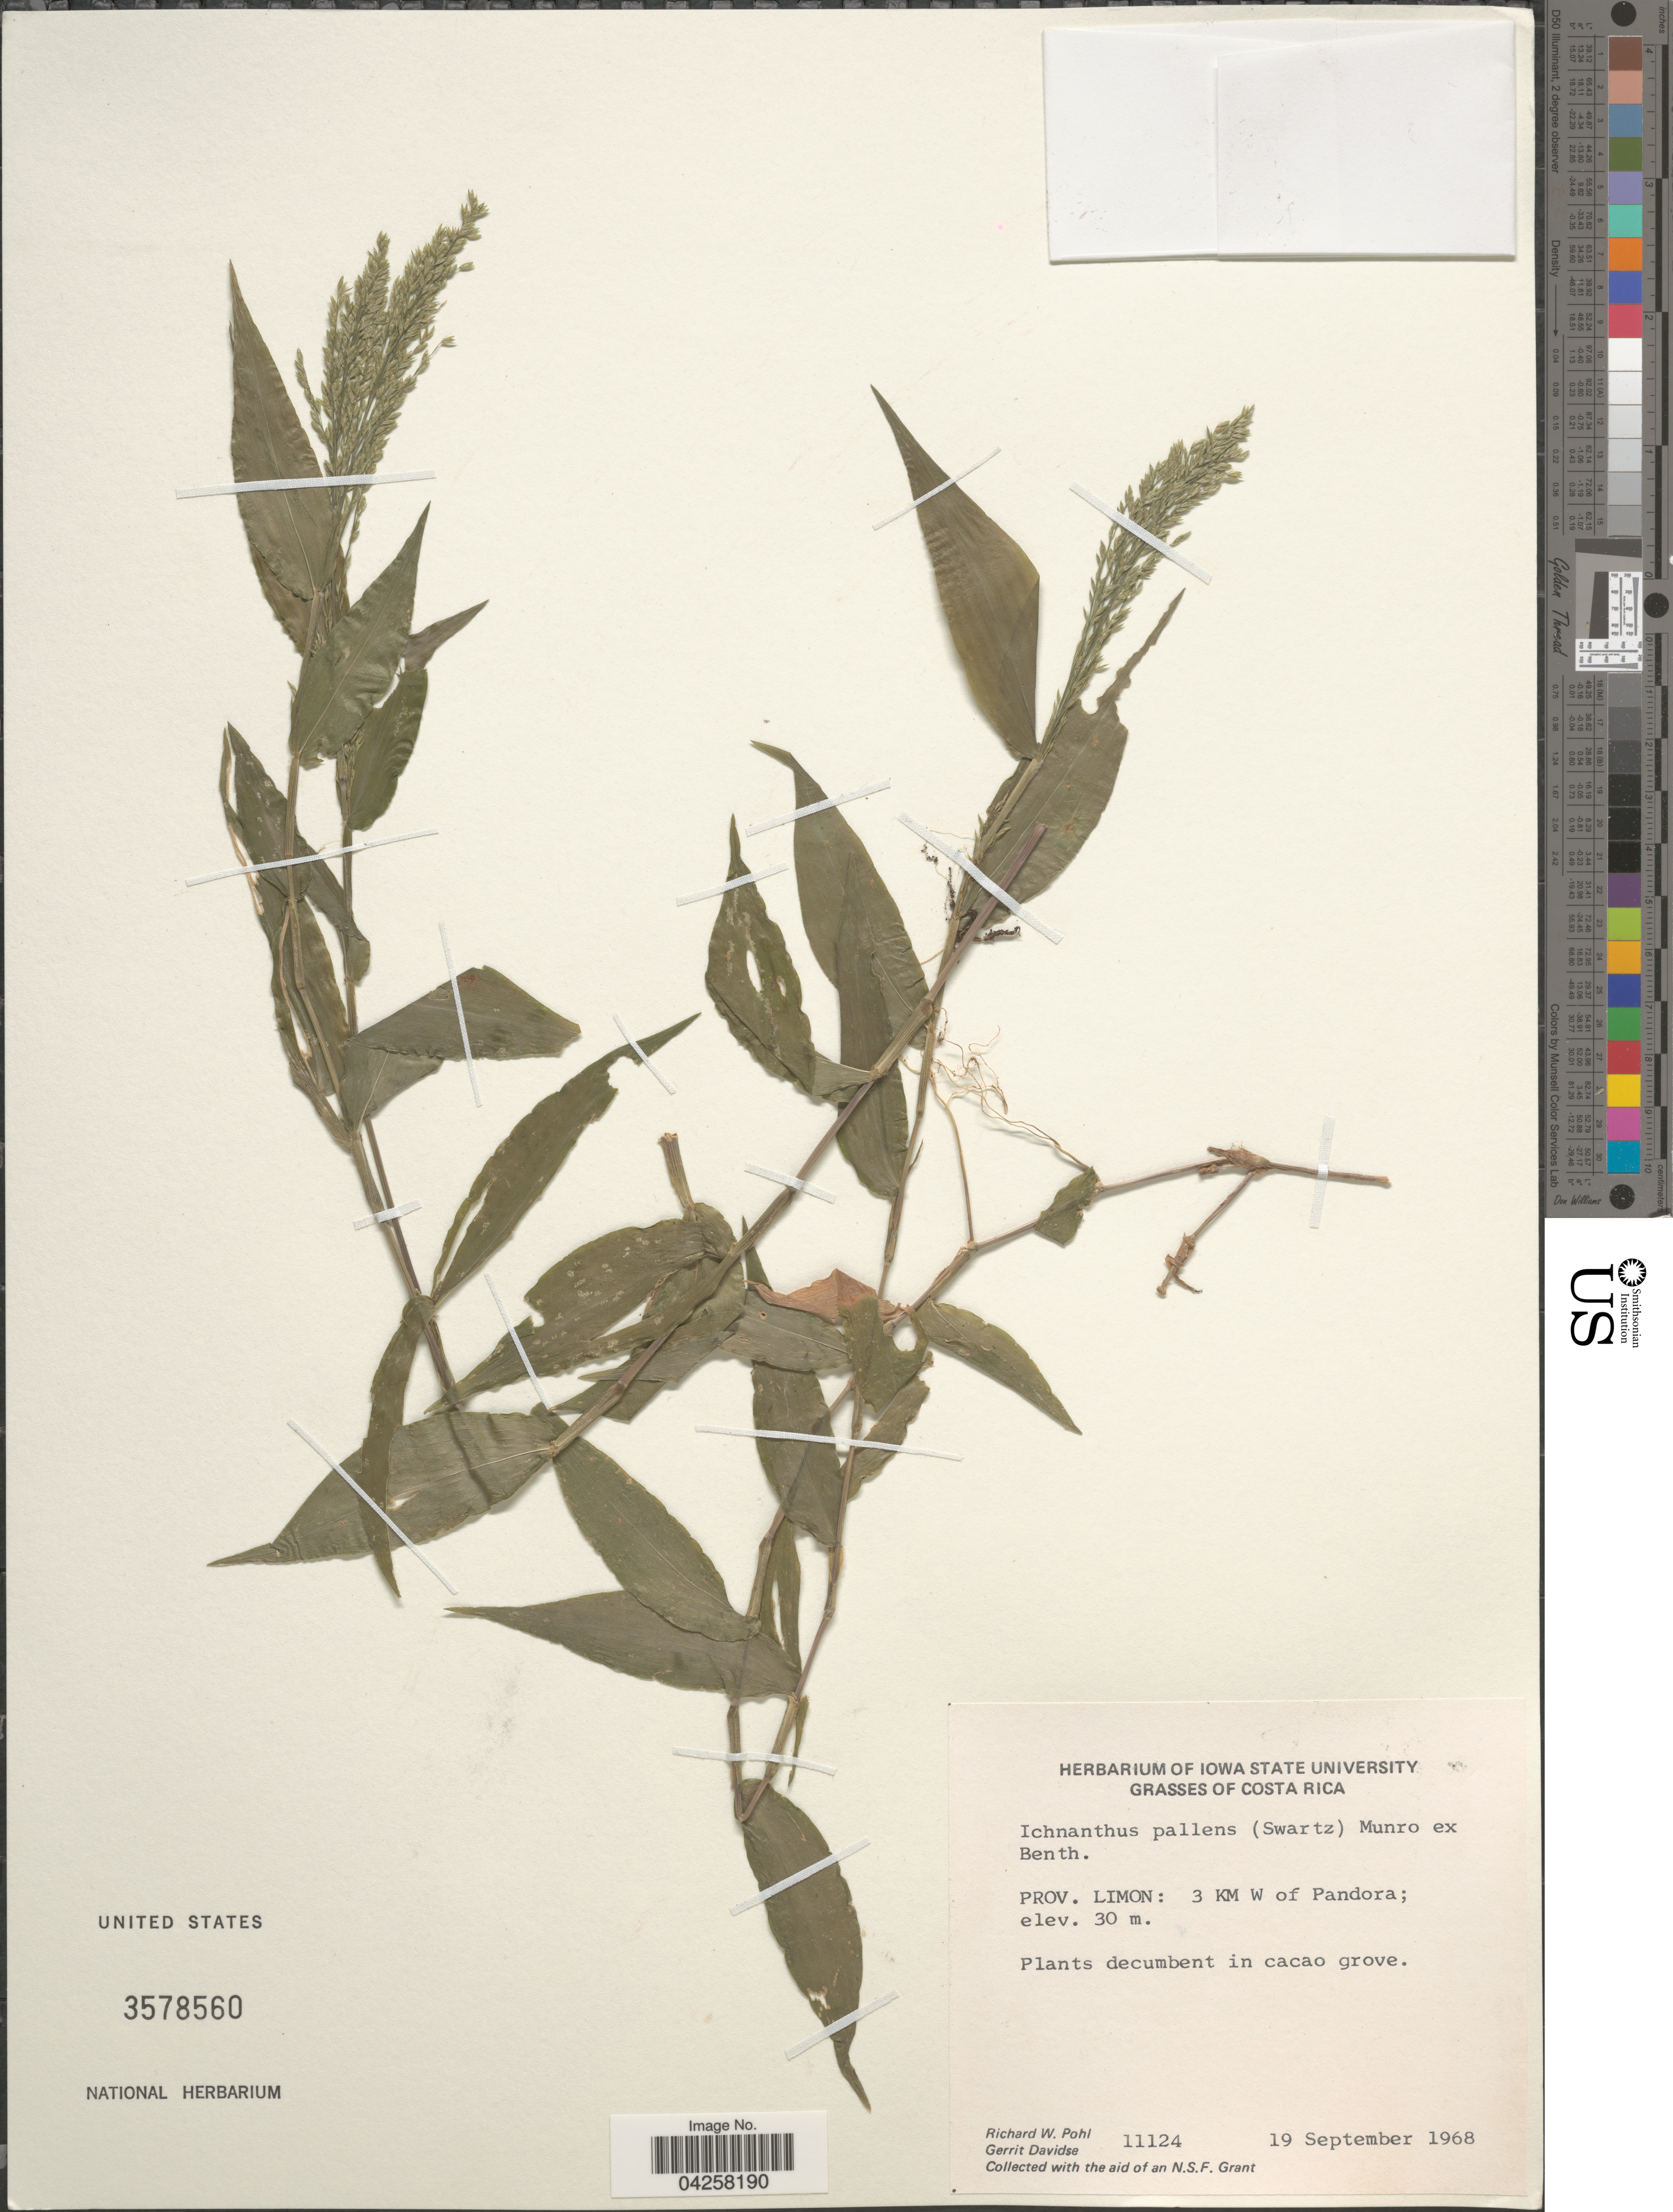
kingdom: Plantae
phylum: Tracheophyta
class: Liliopsida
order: Poales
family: Poaceae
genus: Ichnanthus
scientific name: Ichnanthus pallens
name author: (Sw.) Munro ex Benth.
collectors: R. W. Pohl & G. Davidse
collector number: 11124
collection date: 1968-09-19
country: Costa Rica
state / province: Limón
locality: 3 KM W of Pandora.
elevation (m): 30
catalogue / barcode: US 3578560